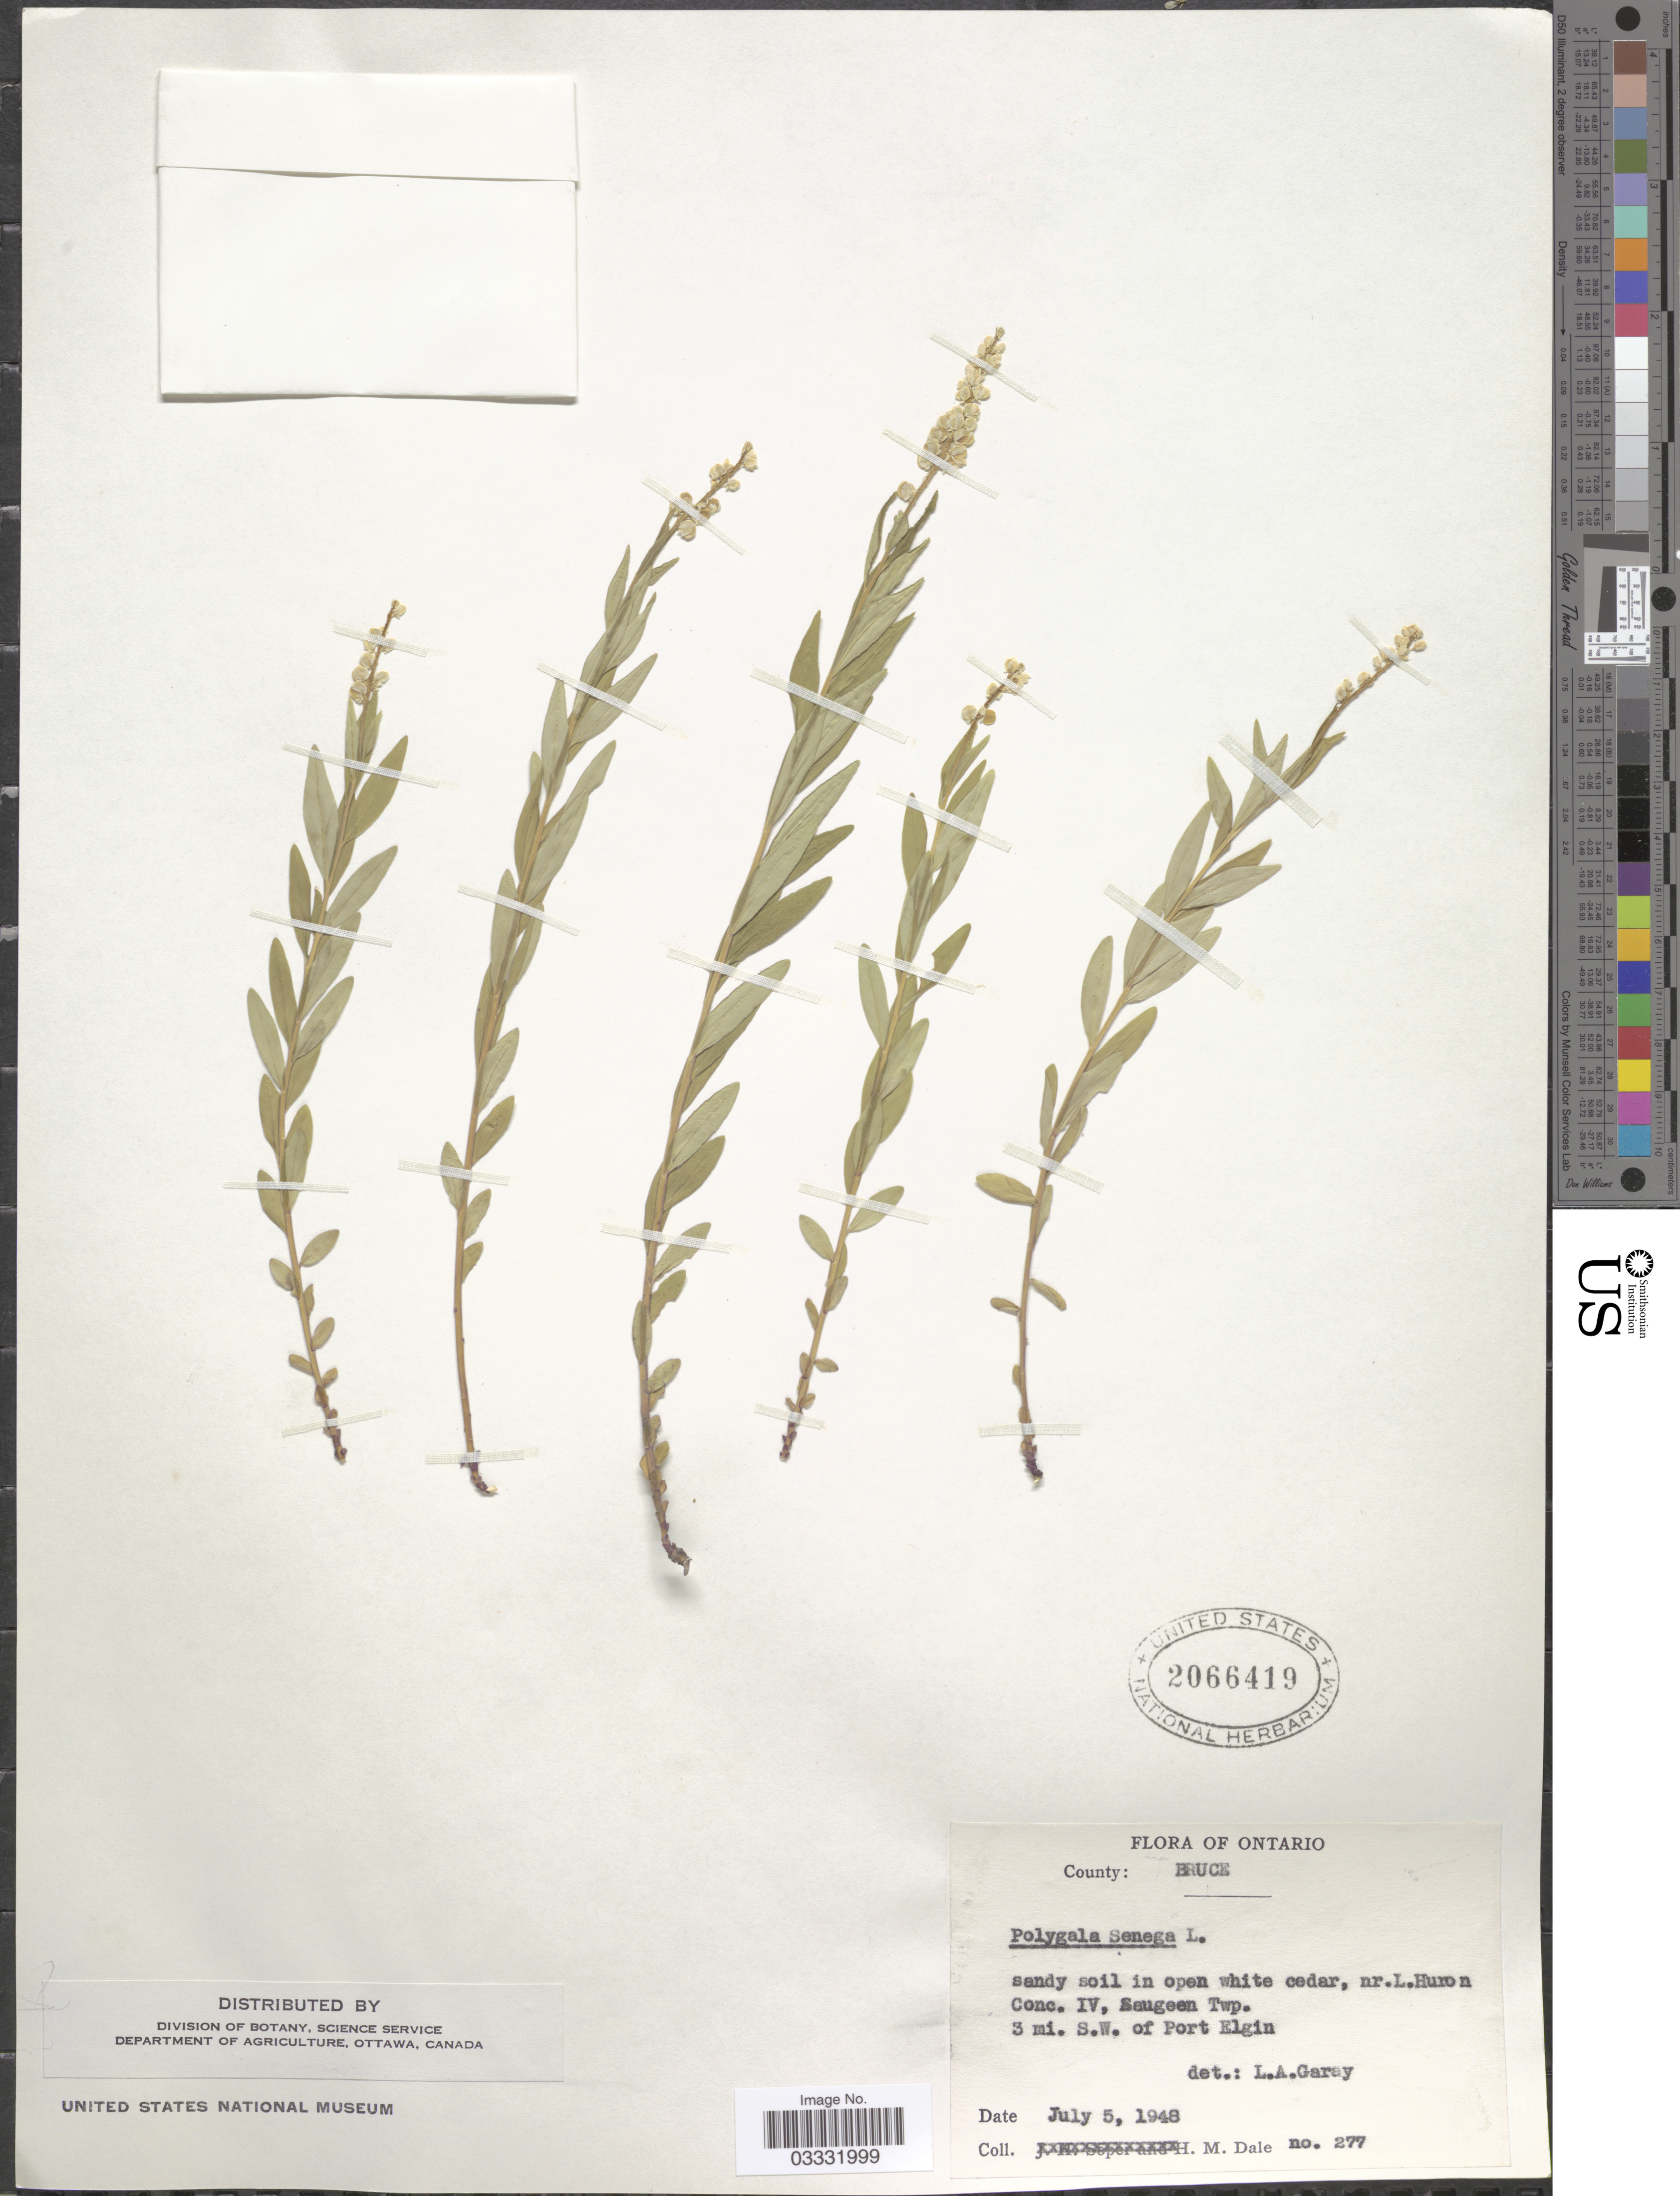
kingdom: Plantae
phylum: Tracheophyta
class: Magnoliopsida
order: Fabales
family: Polygalaceae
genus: Polygala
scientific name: Polygala senega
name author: L.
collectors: H. M. Dale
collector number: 277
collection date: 1948-07-05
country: Canada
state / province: Ontario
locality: County: Bruce. nr. L. Hueon Conc. IV, Saugeen Twp. 3 mi.S.W. of Port Elgin.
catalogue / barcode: US 2066419